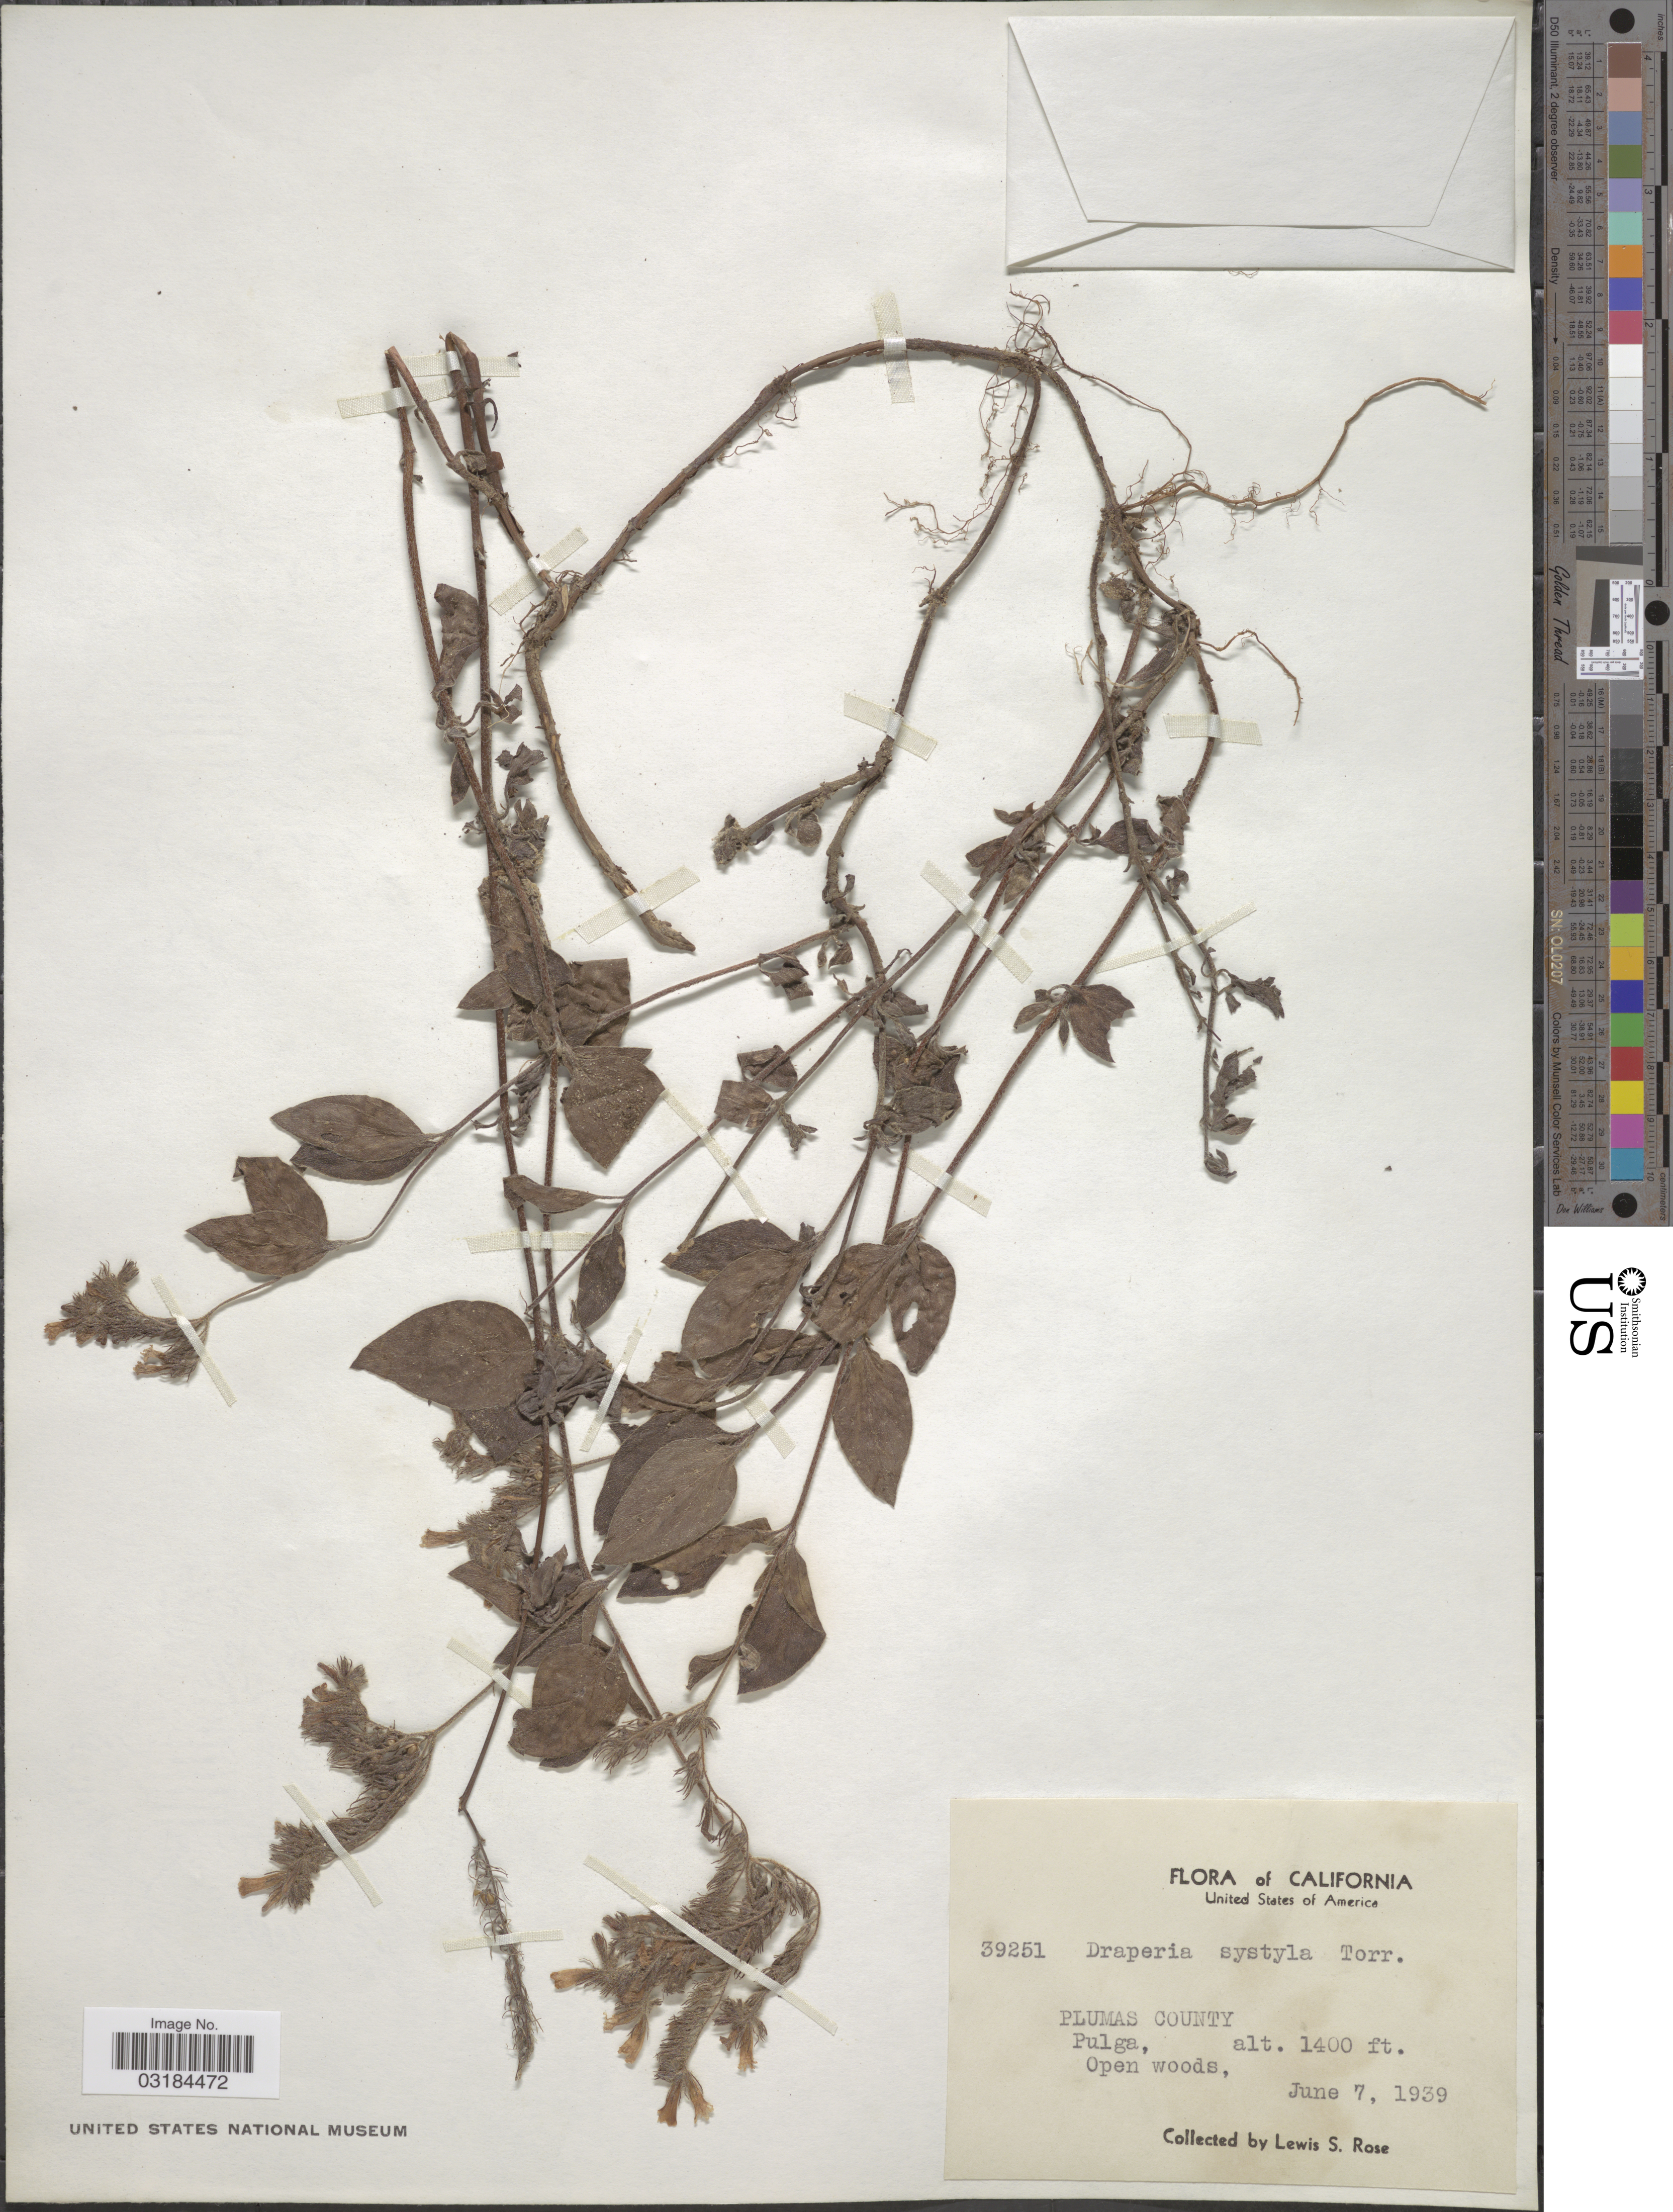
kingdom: Plantae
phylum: Tracheophyta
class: Magnoliopsida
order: Boraginales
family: Hydrophyllaceae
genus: Draperia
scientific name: Draperia systyla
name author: (A. Gray) Torr.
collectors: L. S. Rose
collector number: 39251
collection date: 1939-06-07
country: United States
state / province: California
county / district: Plumas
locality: Plumas County, Pulga.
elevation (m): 427